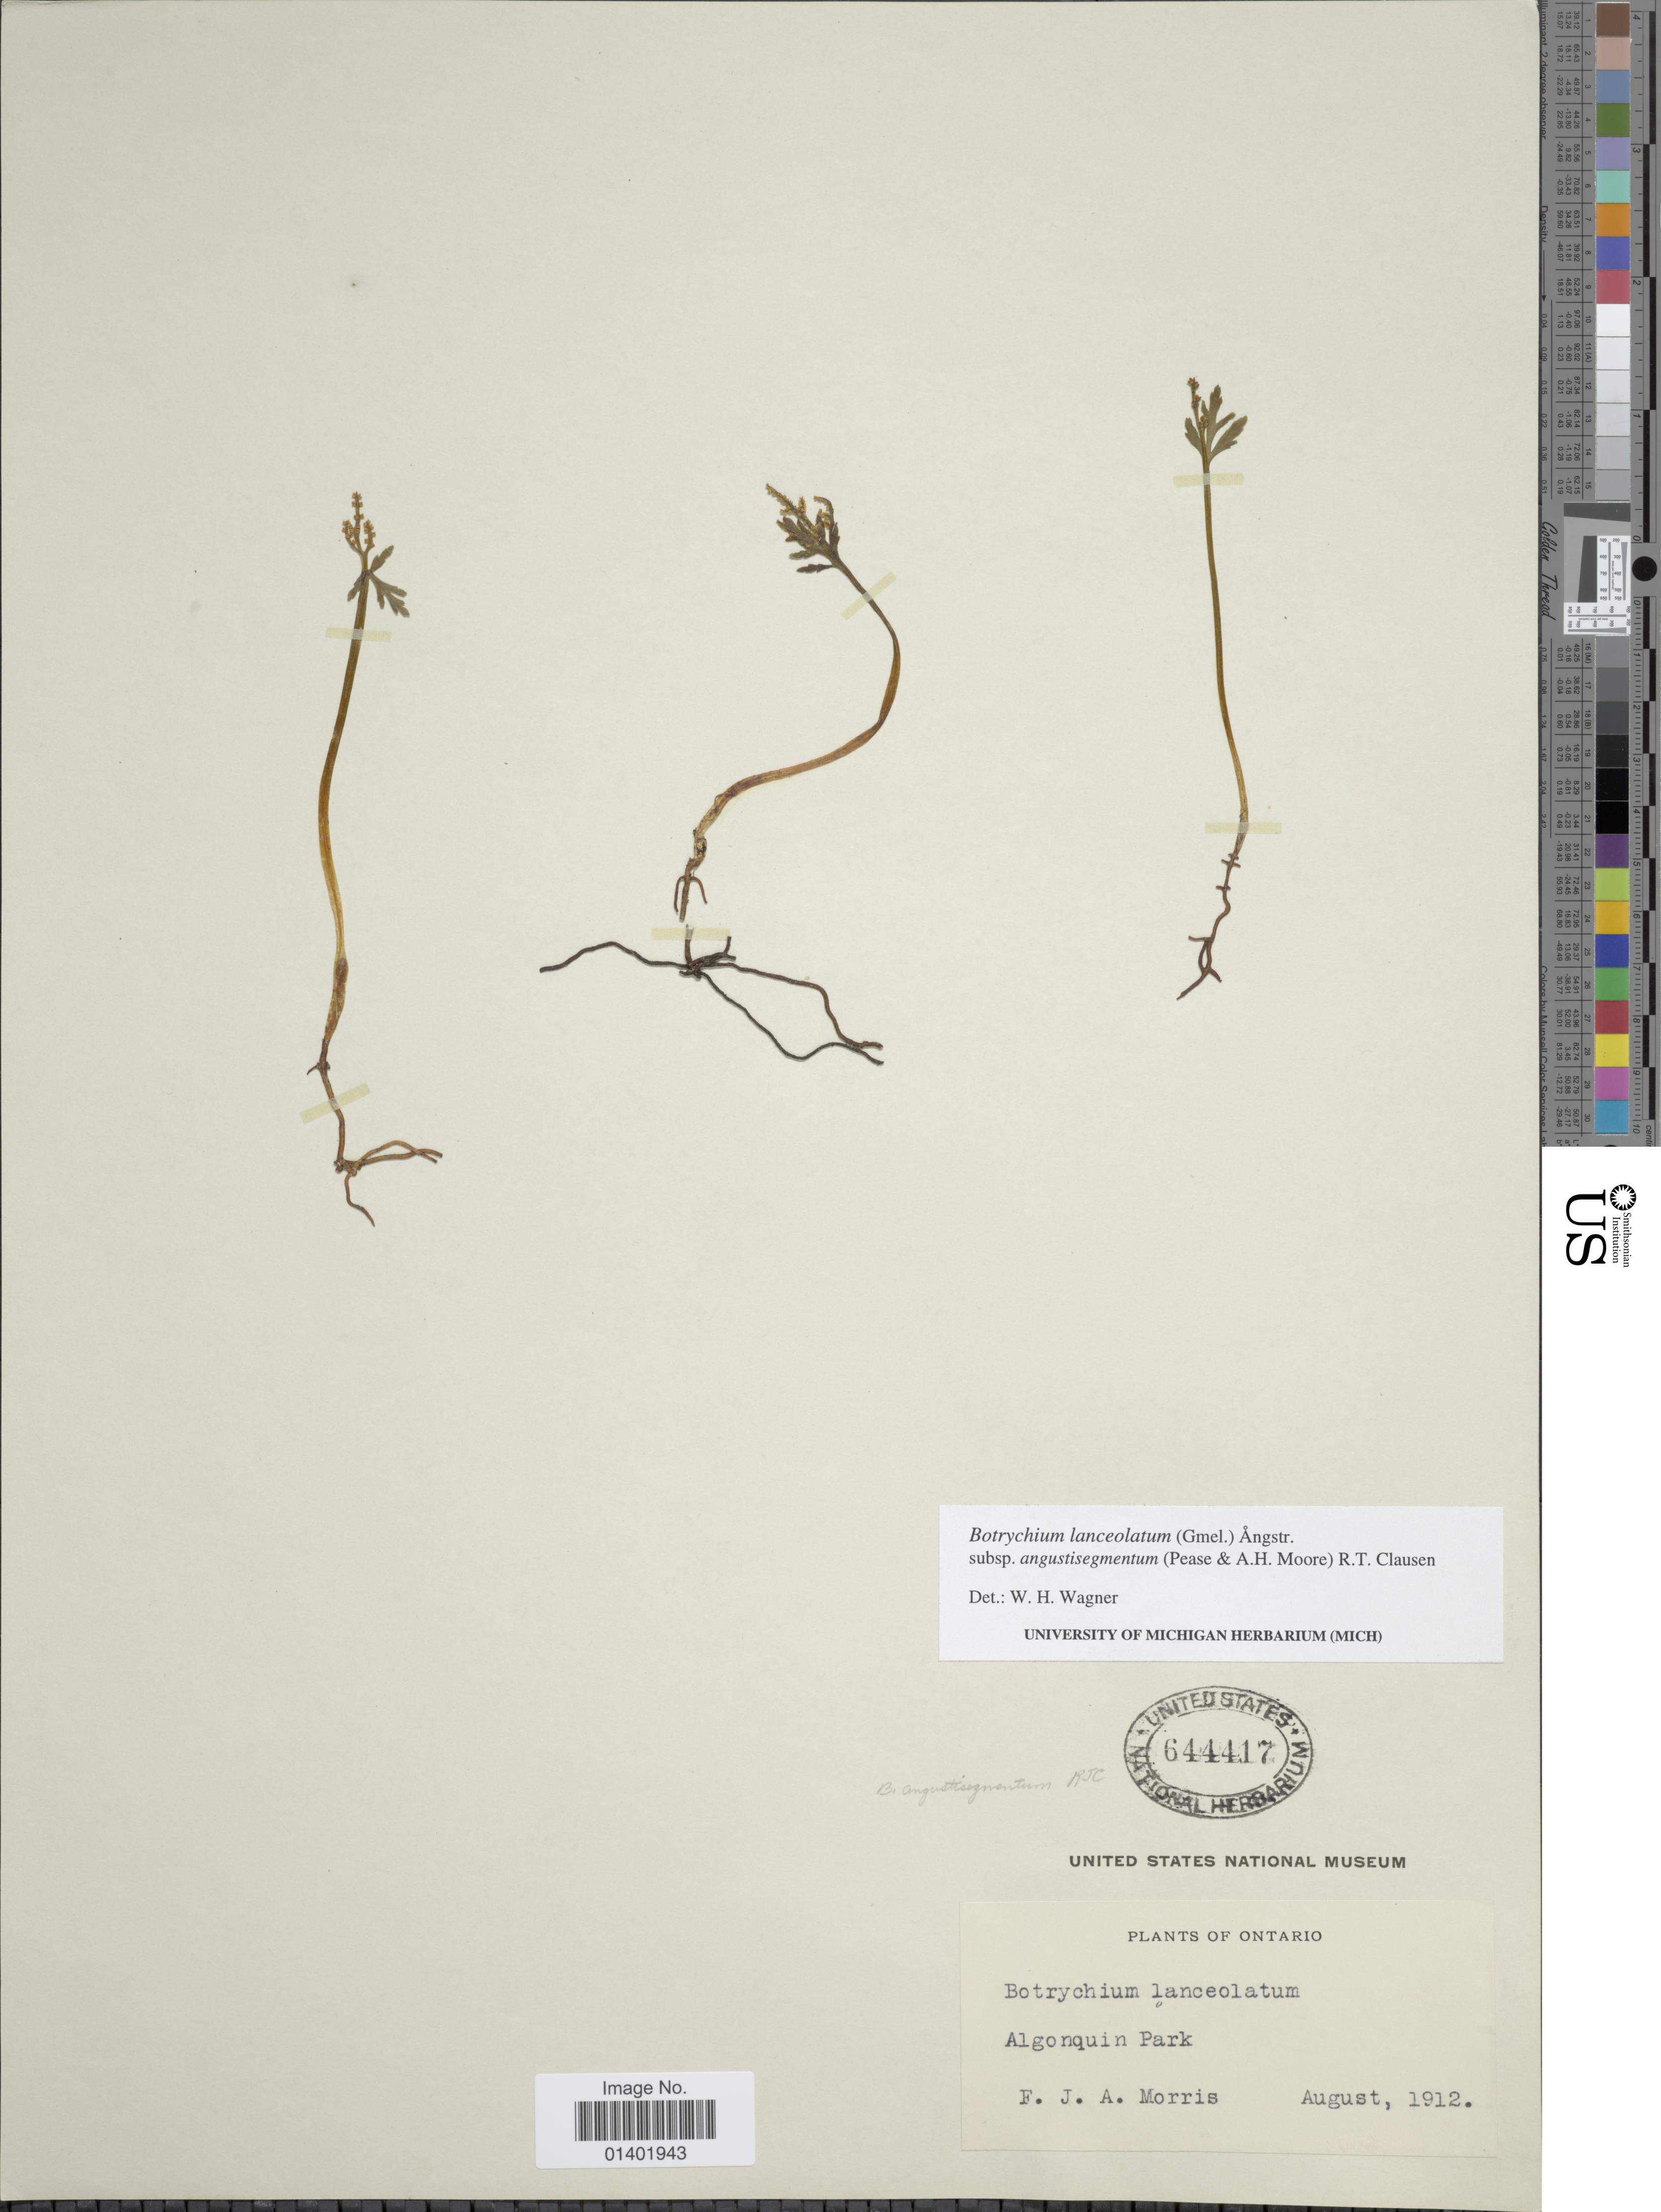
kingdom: Plantae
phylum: Tracheophyta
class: Polypodiopsida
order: Ophioglossales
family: Ophioglossaceae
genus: Botrychium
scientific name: Botrychium lanceolatum subsp. angustisegmentum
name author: (Pease & A.H. Moore) R.T. Clausen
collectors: F. Morris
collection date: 1912-08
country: Canada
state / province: Ontario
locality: Algonquin Park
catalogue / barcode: US 644417